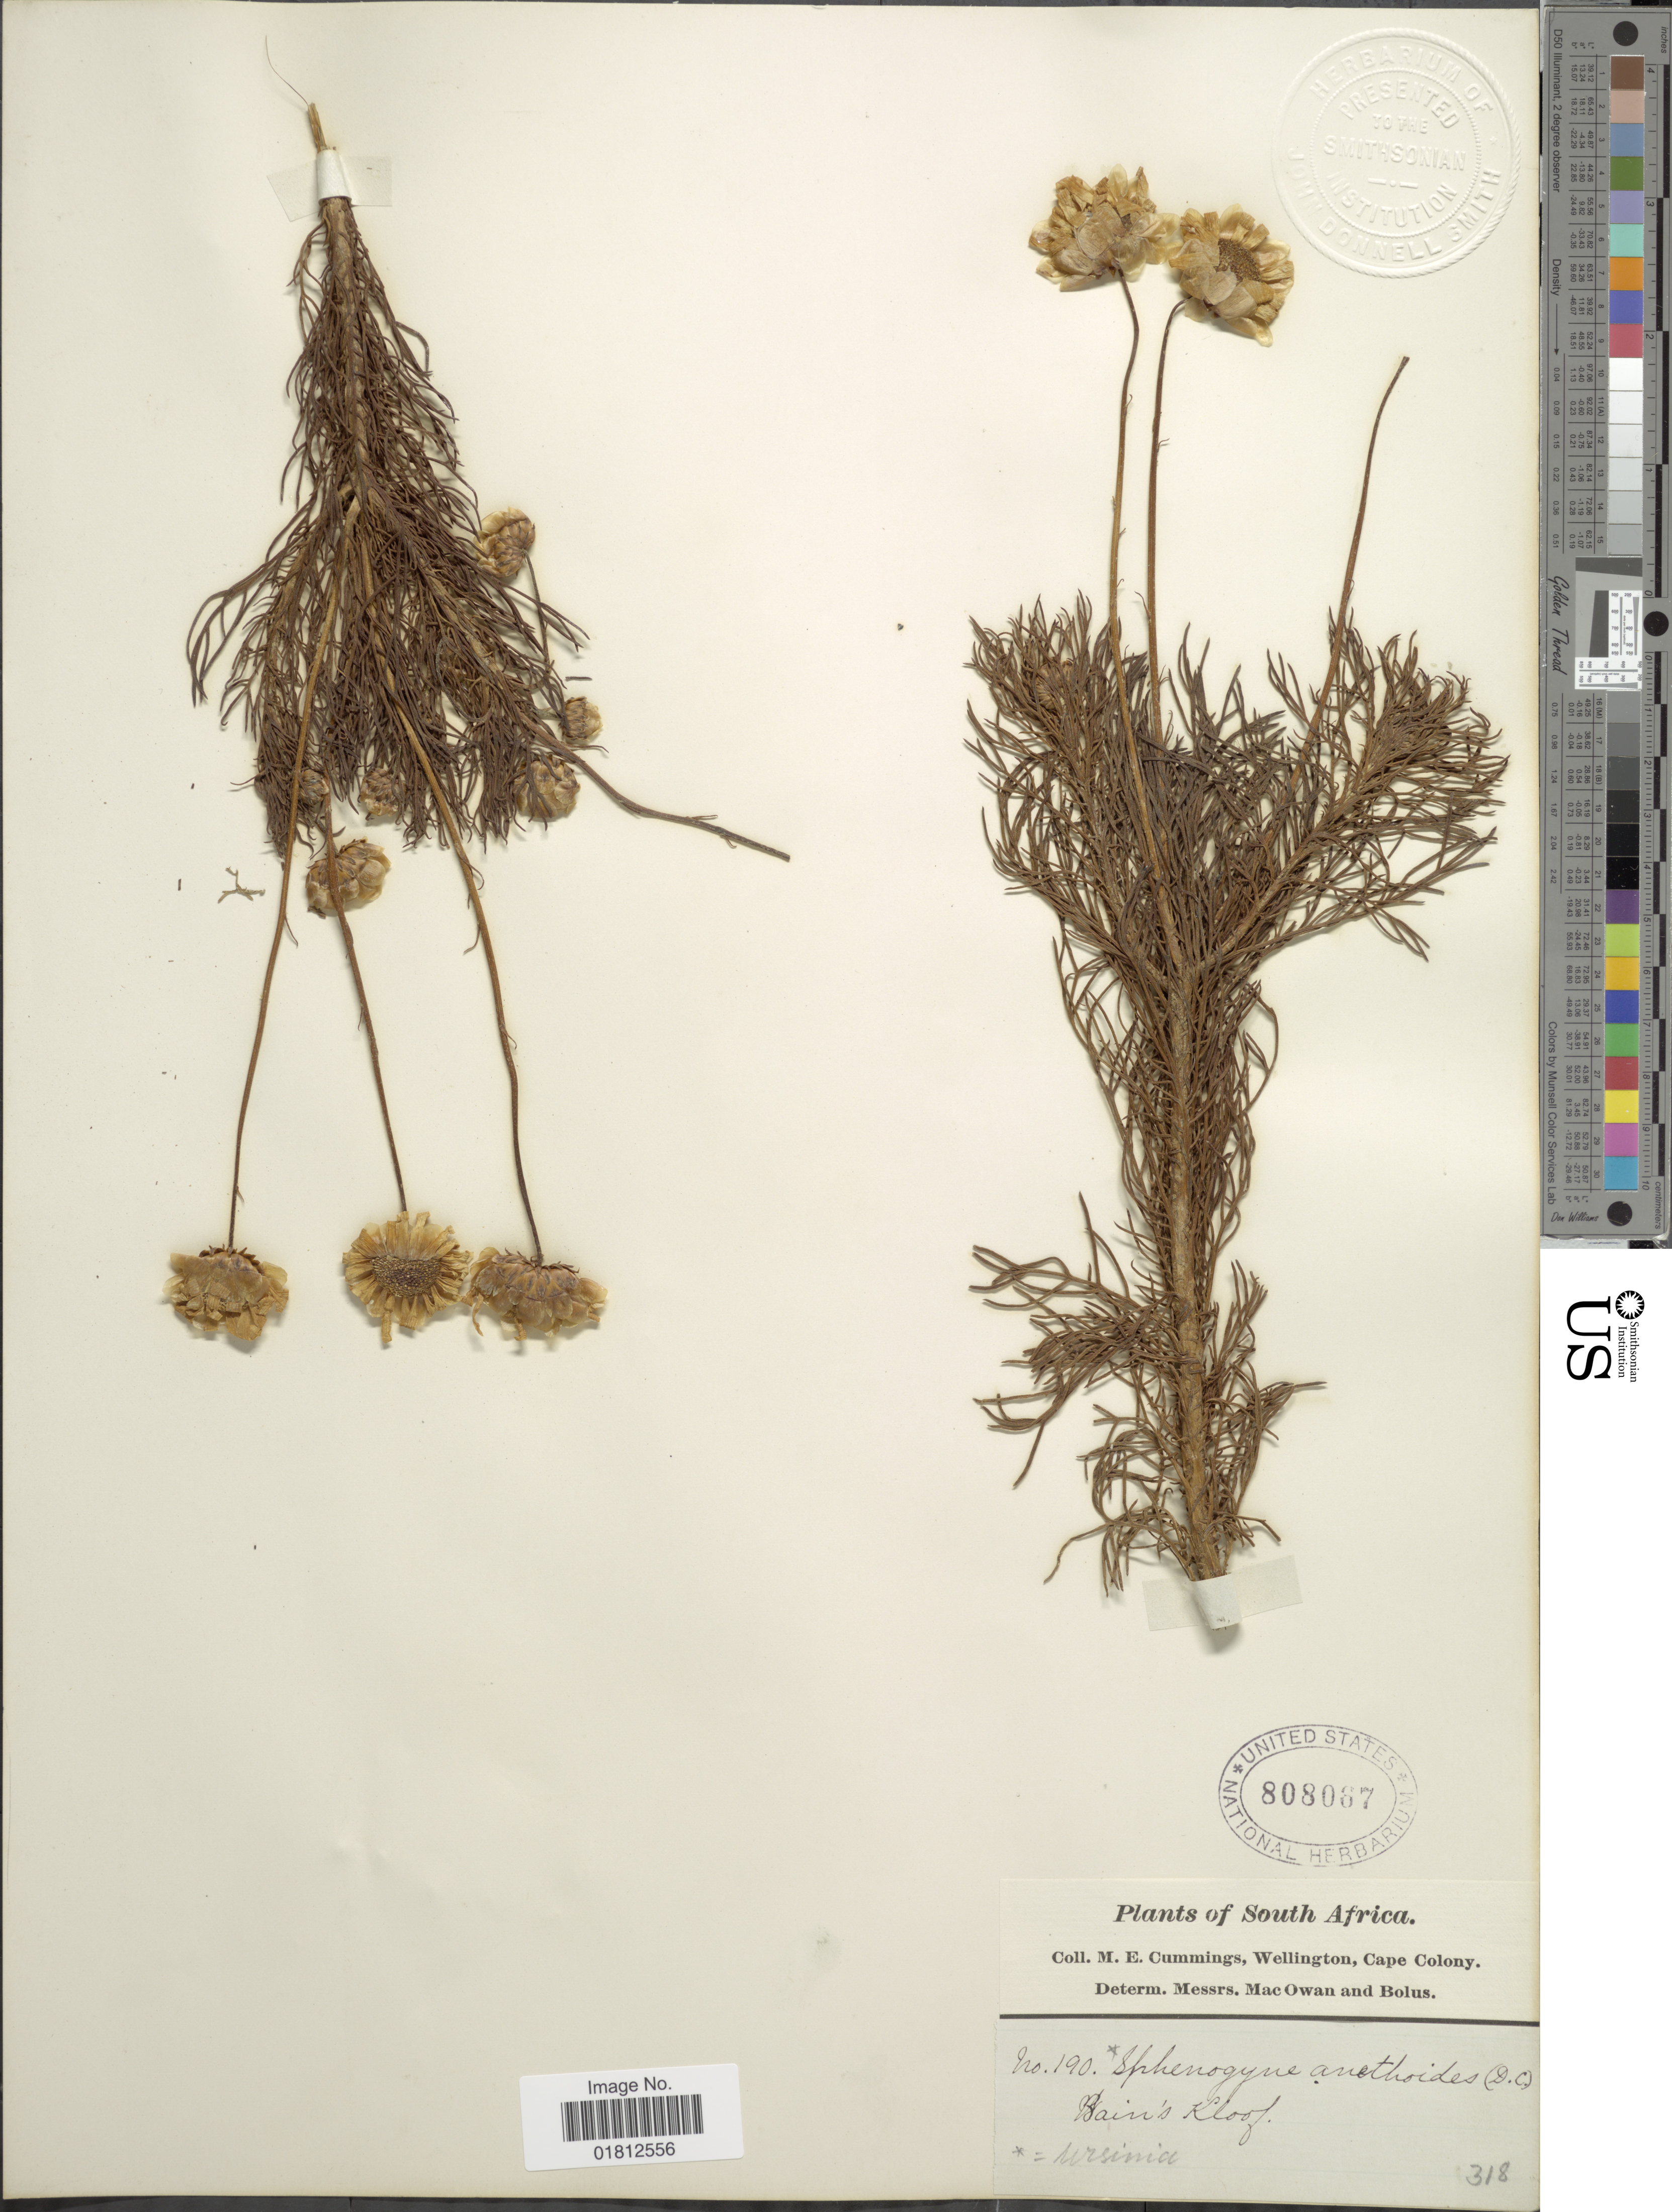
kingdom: Plantae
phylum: Tracheophyta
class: Magnoliopsida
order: Asterales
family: Asteraceae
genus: Ursinia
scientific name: Ursinia anthemoides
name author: (L.) Poir.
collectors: M. E. Cummings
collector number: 190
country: South Africa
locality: Bain's Kloof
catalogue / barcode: US 808067